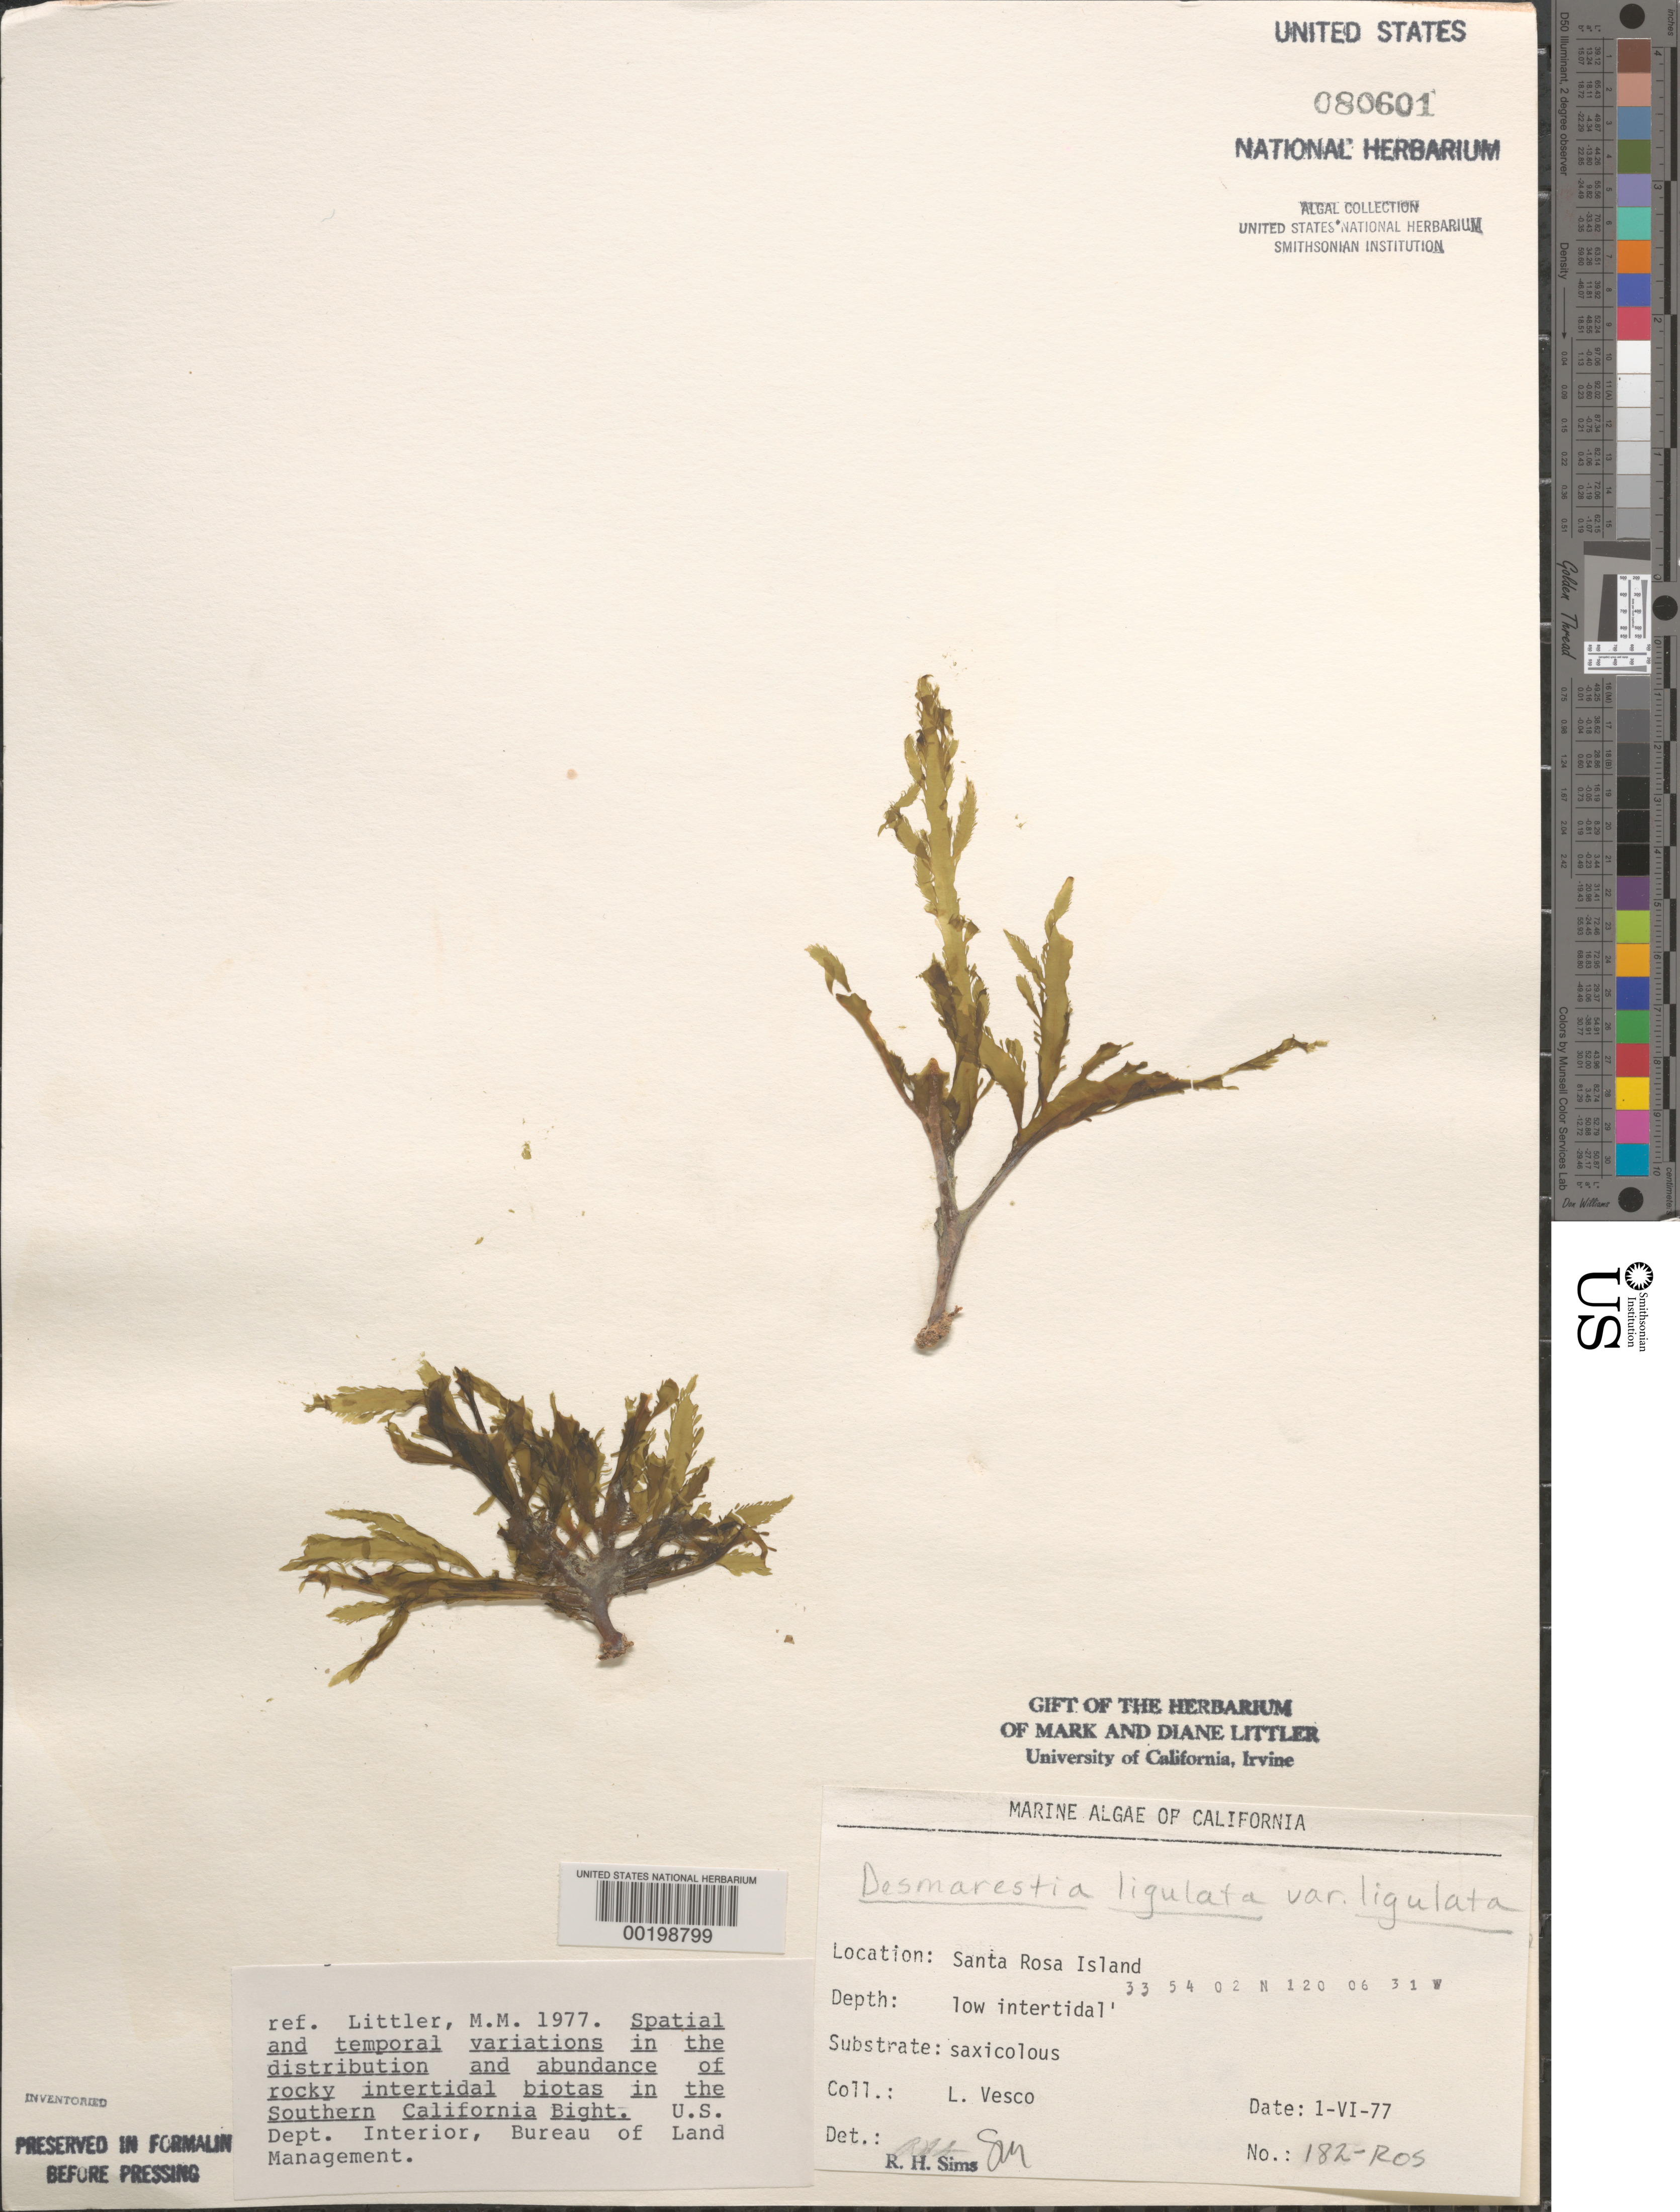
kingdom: Chromista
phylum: Ochrophyta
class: Phaeophyceae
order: Desmarestiales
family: Desmarestiaceae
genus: Desmarestia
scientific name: Desmarestia ligulata var. ligulata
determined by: Sims, Robert H.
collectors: L. Vesco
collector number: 182-ROS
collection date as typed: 01 Jun 1977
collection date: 1977-06-01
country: United States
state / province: California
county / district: Santa Barbara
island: Santa Rosa Island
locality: Johnson's Lee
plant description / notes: BLM-SOCALBIGHT Rocky Intertidal Survey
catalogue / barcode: US 80601